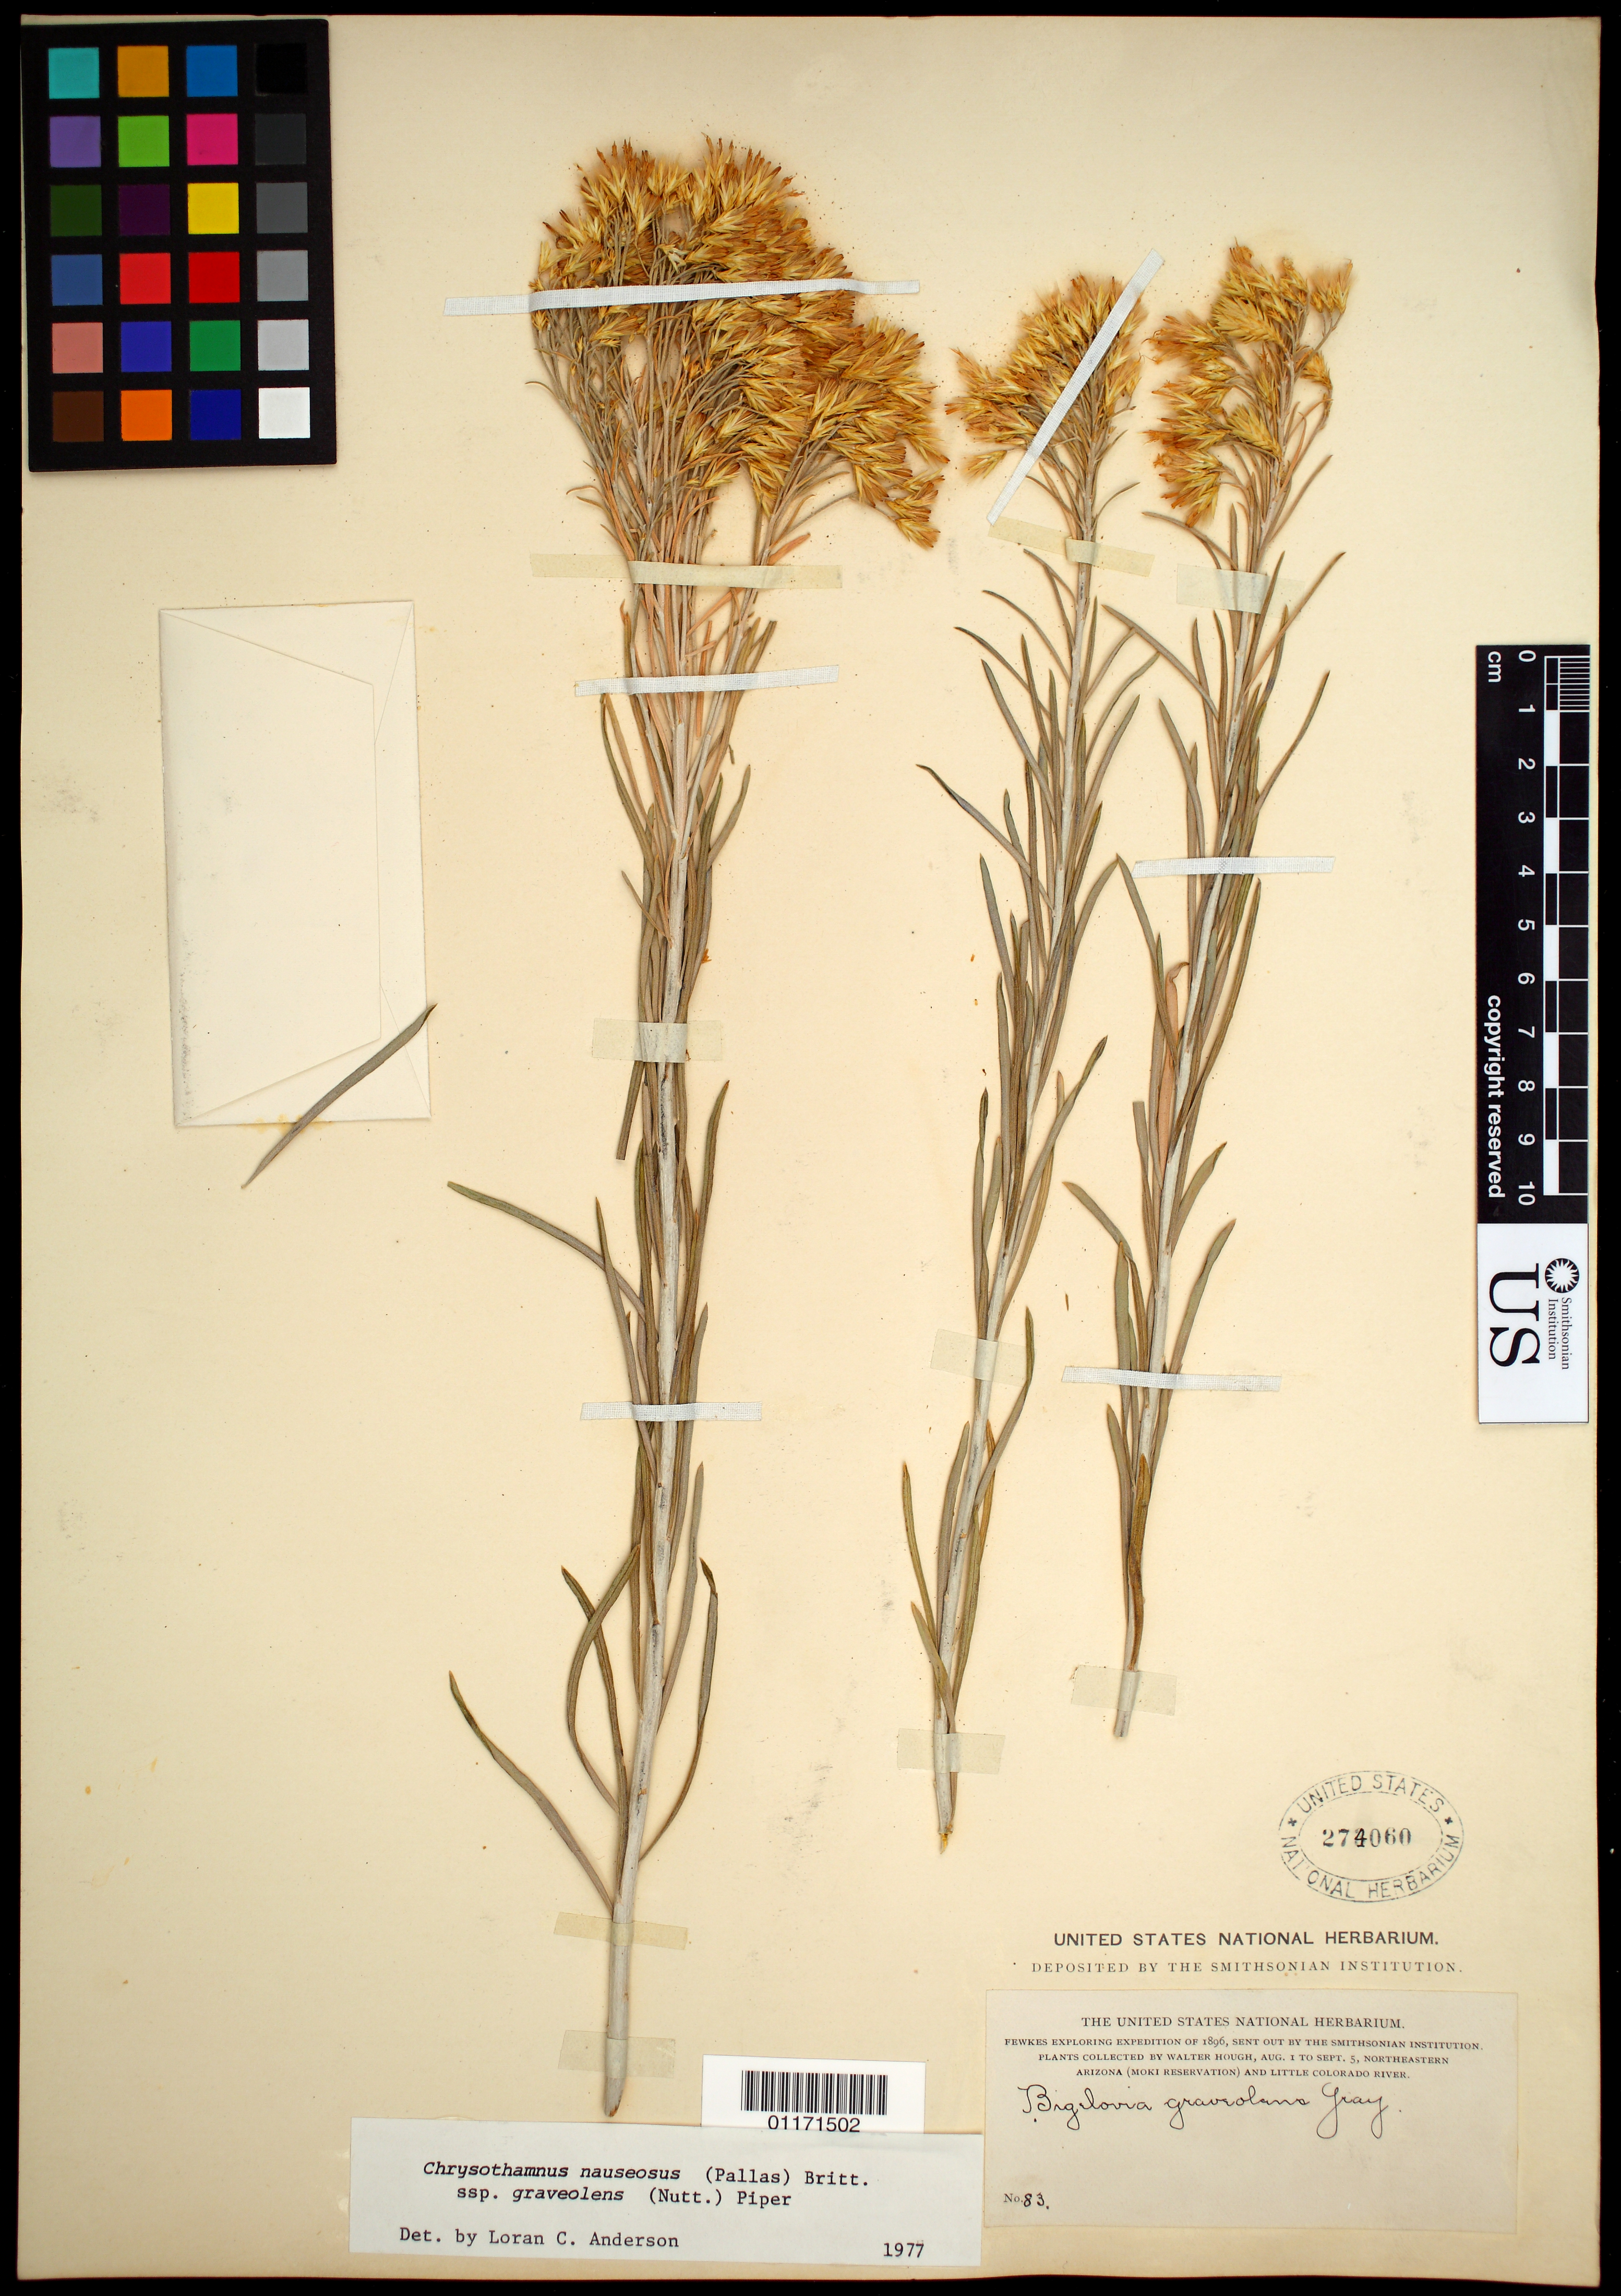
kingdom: Plantae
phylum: Tracheophyta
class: Magnoliopsida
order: Asterales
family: Asteraceae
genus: Ericameria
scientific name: Ericameria nauseosa var. graveolens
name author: (Nutt.) Reveal & Schuyler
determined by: Urbatsch, Lowell E., Curator (LSU), Louisiana State University (UNITED STATES)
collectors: W. Hough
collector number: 83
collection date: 1896-08-01/1896-09-05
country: United States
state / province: Arizona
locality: Moki Reservation, Little Colorado River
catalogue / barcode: US 274060